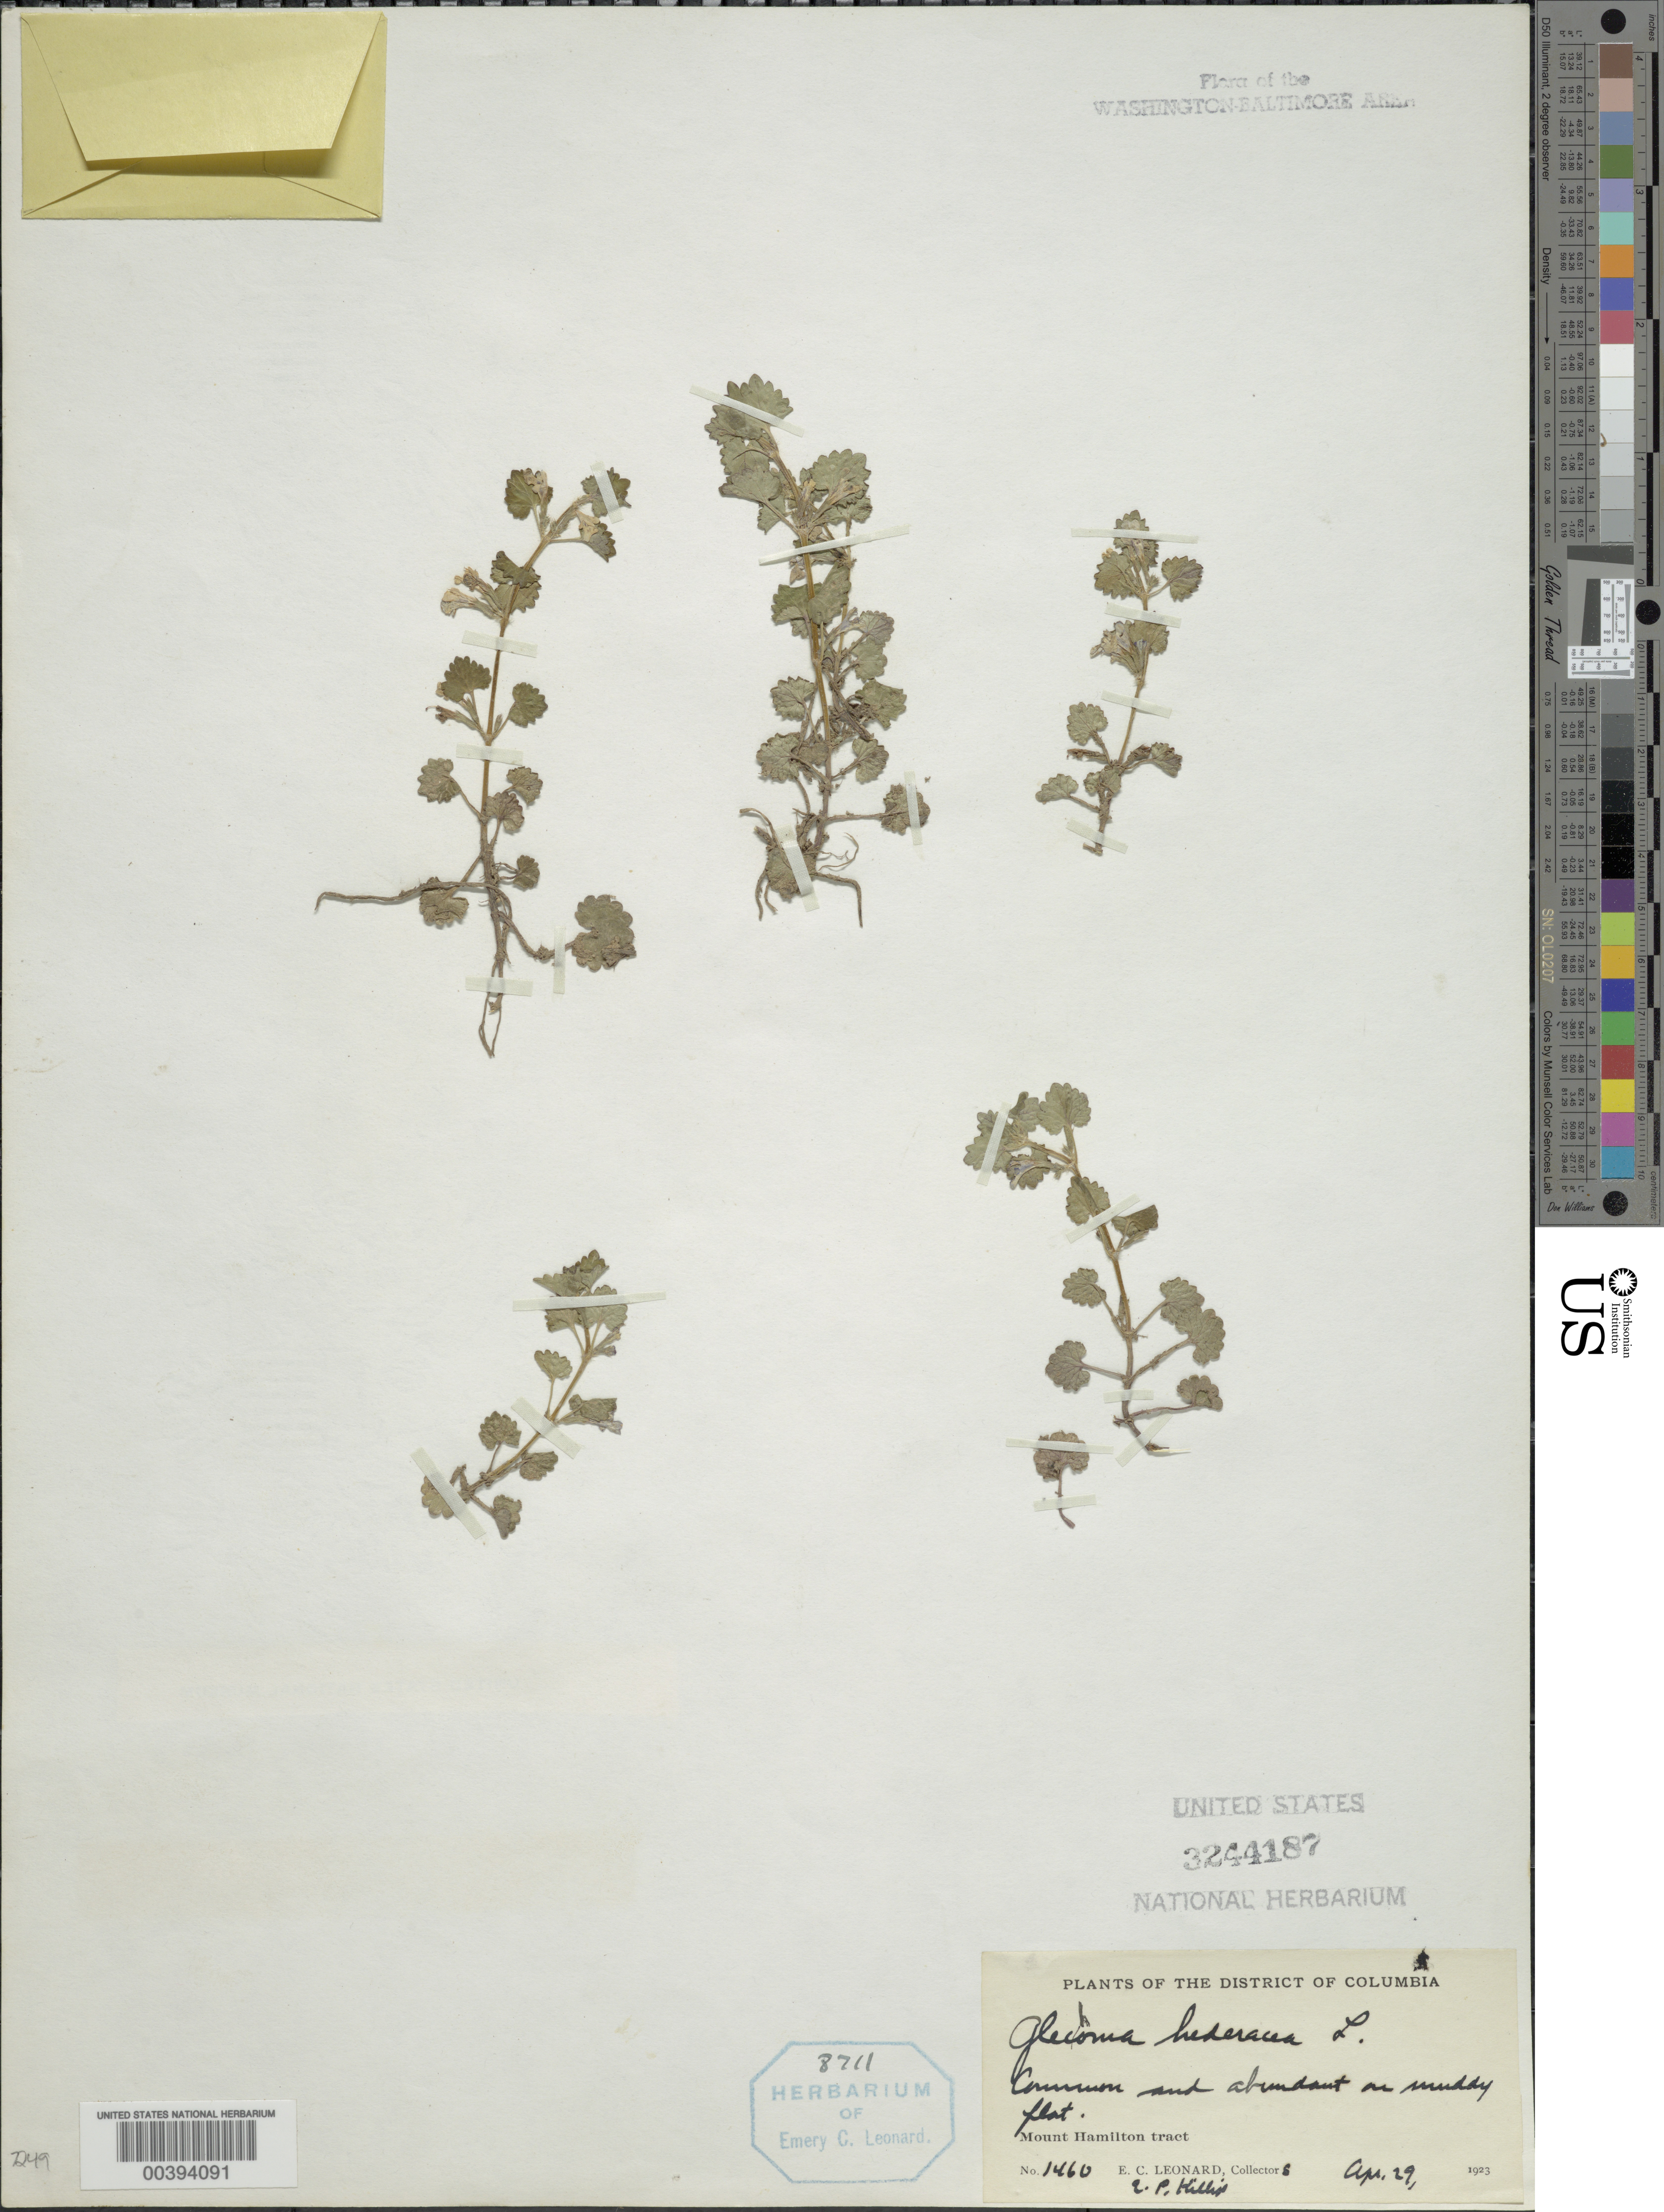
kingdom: Plantae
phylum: Tracheophyta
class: Magnoliopsida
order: Lamiales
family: Lamiaceae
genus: Glechoma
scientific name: Glechoma hederacea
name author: L.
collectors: E. C. Leonard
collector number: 1460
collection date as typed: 29 Aug 1923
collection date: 1923-08-29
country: United States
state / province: District of Columbia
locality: Mount Hamilton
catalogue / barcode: US 3244187